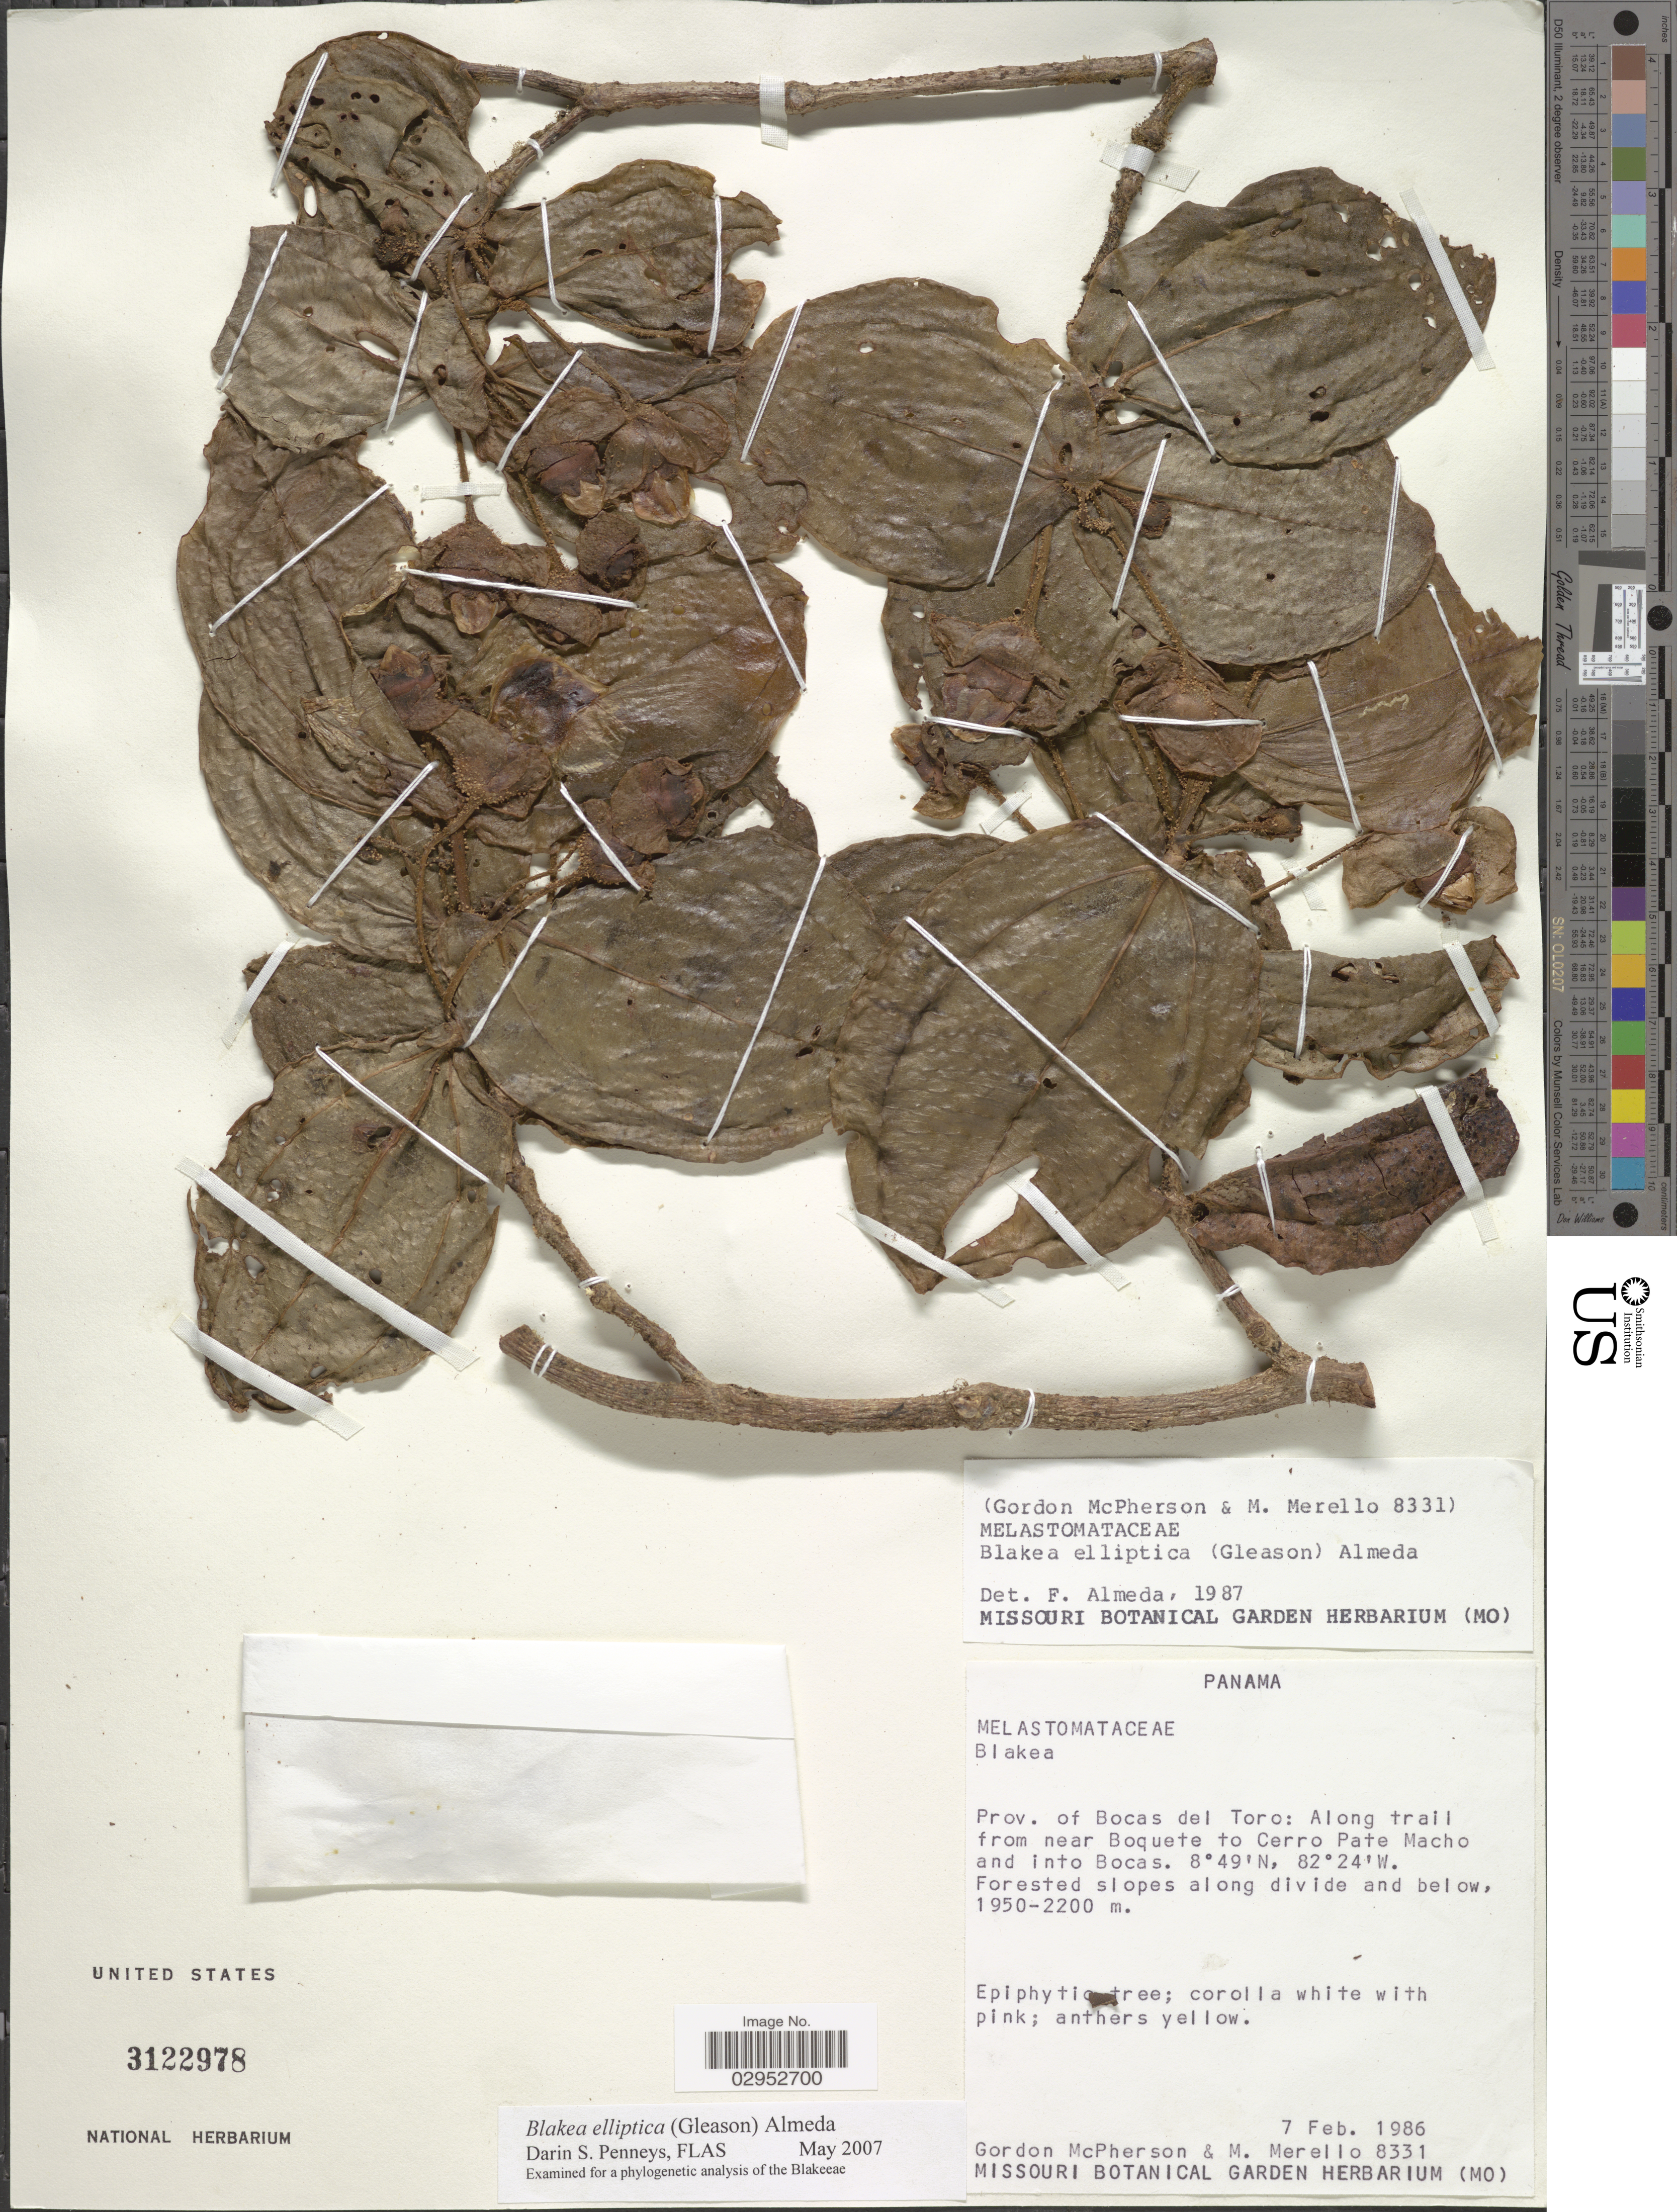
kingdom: Plantae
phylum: Tracheophyta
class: Magnoliopsida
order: Myrtales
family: Melastomataceae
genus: Blakea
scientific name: Blakea elliptica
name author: (Gleason) Almeda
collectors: G. McPherson & M. Merello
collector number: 8331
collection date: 1986-02-07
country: Panama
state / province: Bocas del Toro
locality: Prov. of Bocas del Toro: Along trail from near Boquete to Cerro Pate Macho and into Bocas.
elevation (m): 1950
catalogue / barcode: US 3122978